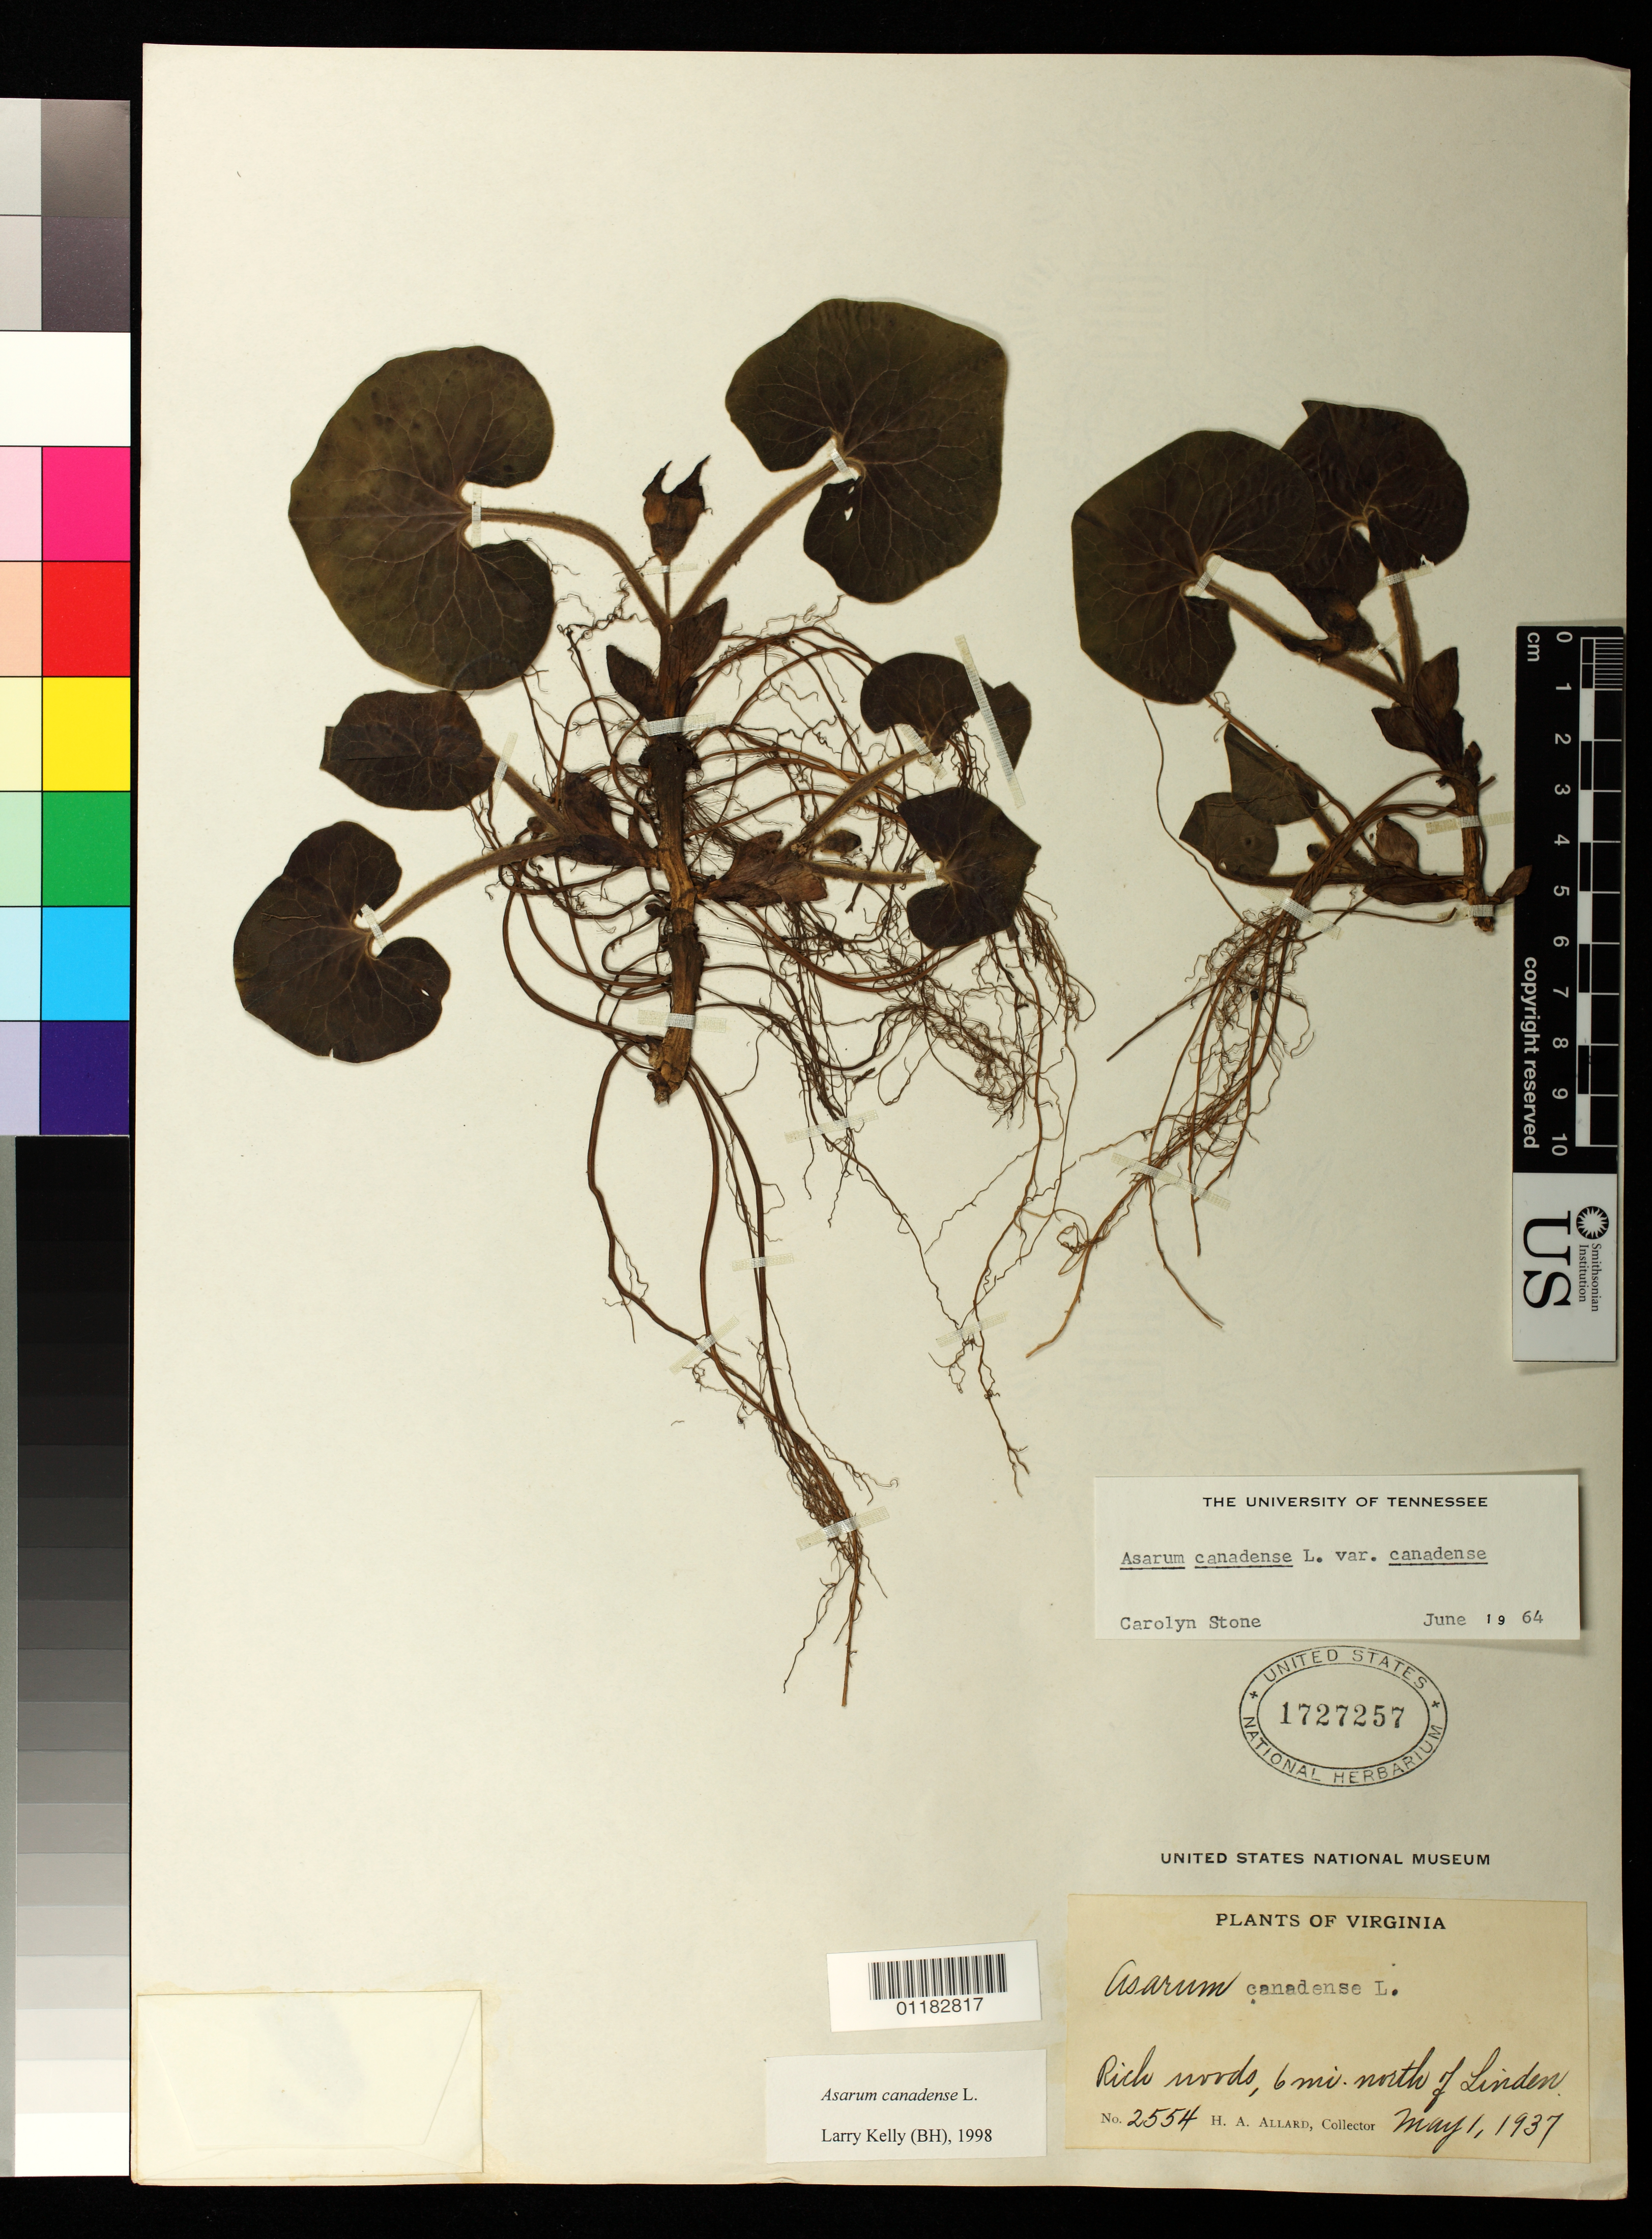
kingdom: Plantae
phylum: Tracheophyta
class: Magnoliopsida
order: Piperales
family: Aristolochiaceae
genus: Asarum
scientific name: Asarum canadense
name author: L.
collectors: H. A. Allard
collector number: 2554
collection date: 1937-05-01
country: United States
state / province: Virginia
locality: Rich woods, 6 mile north of Linden.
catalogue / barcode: US 1727257